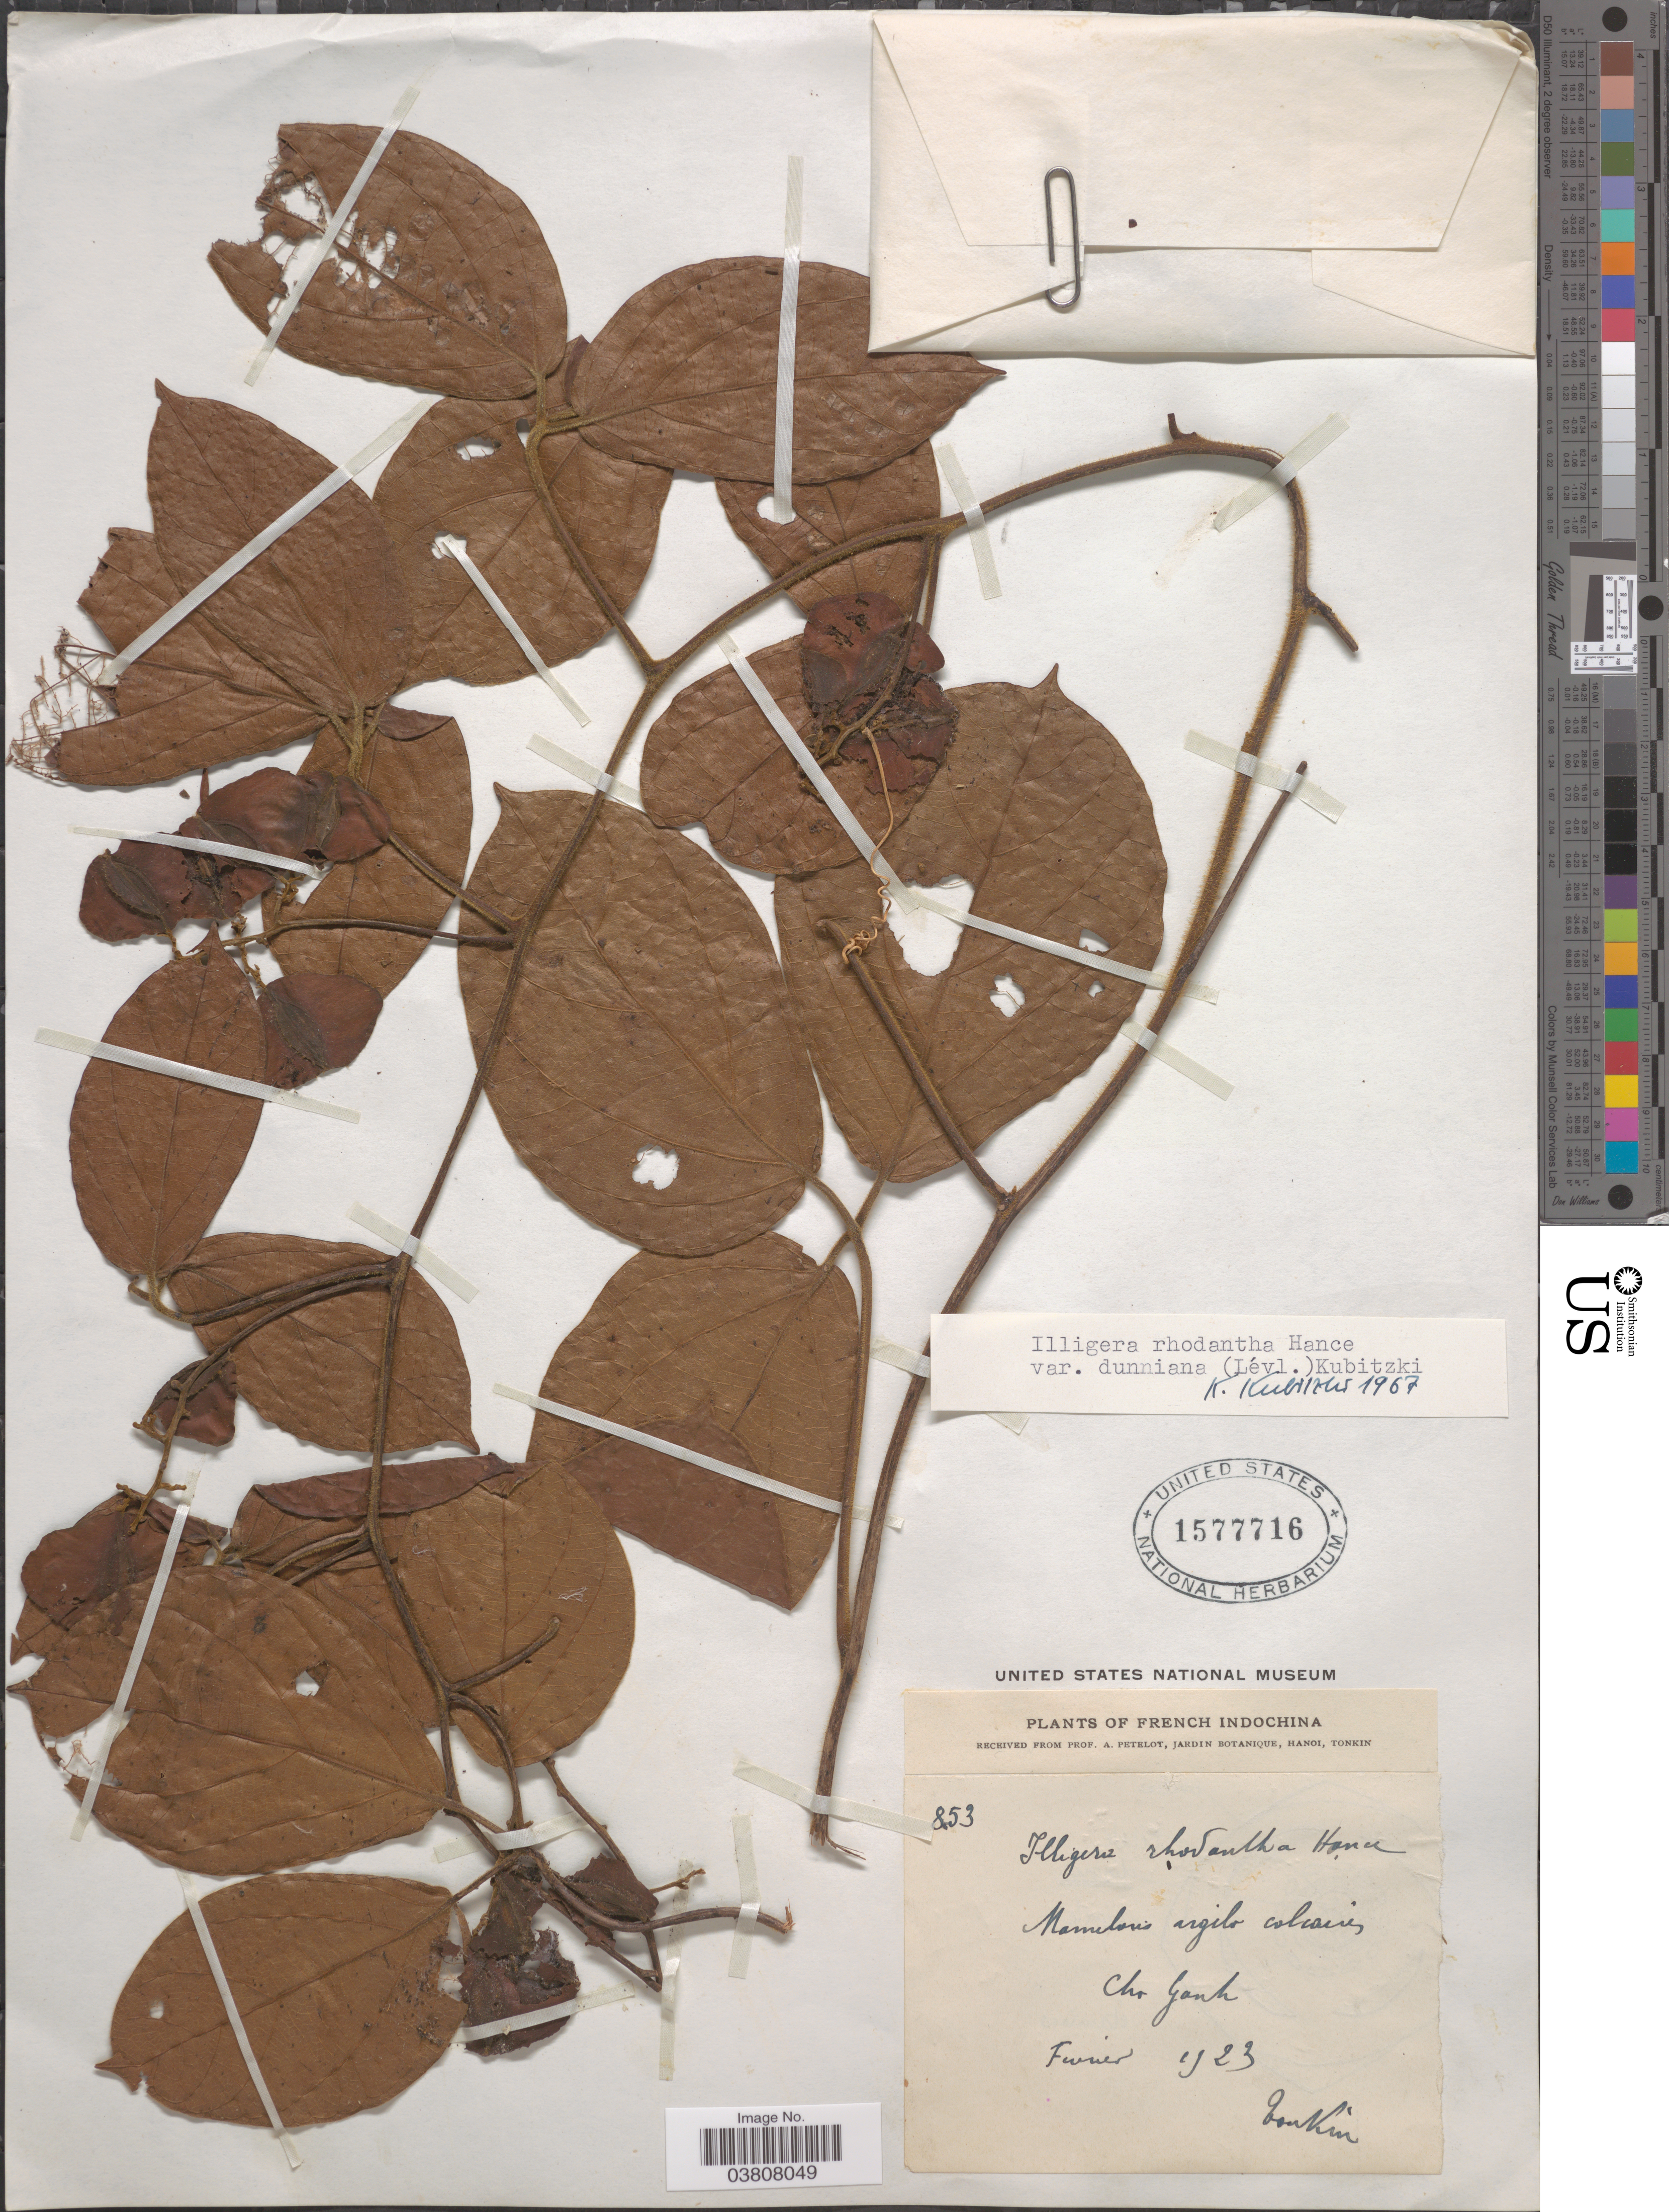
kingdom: Plantae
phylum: Tracheophyta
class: Magnoliopsida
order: Laurales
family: Hernandiaceae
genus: Illigera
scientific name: Illigera rhodantha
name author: Hance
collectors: P. A. Pételot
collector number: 853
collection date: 1923-02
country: Vietnam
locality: French Indochina. Cho Ganh.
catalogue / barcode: US 1577716